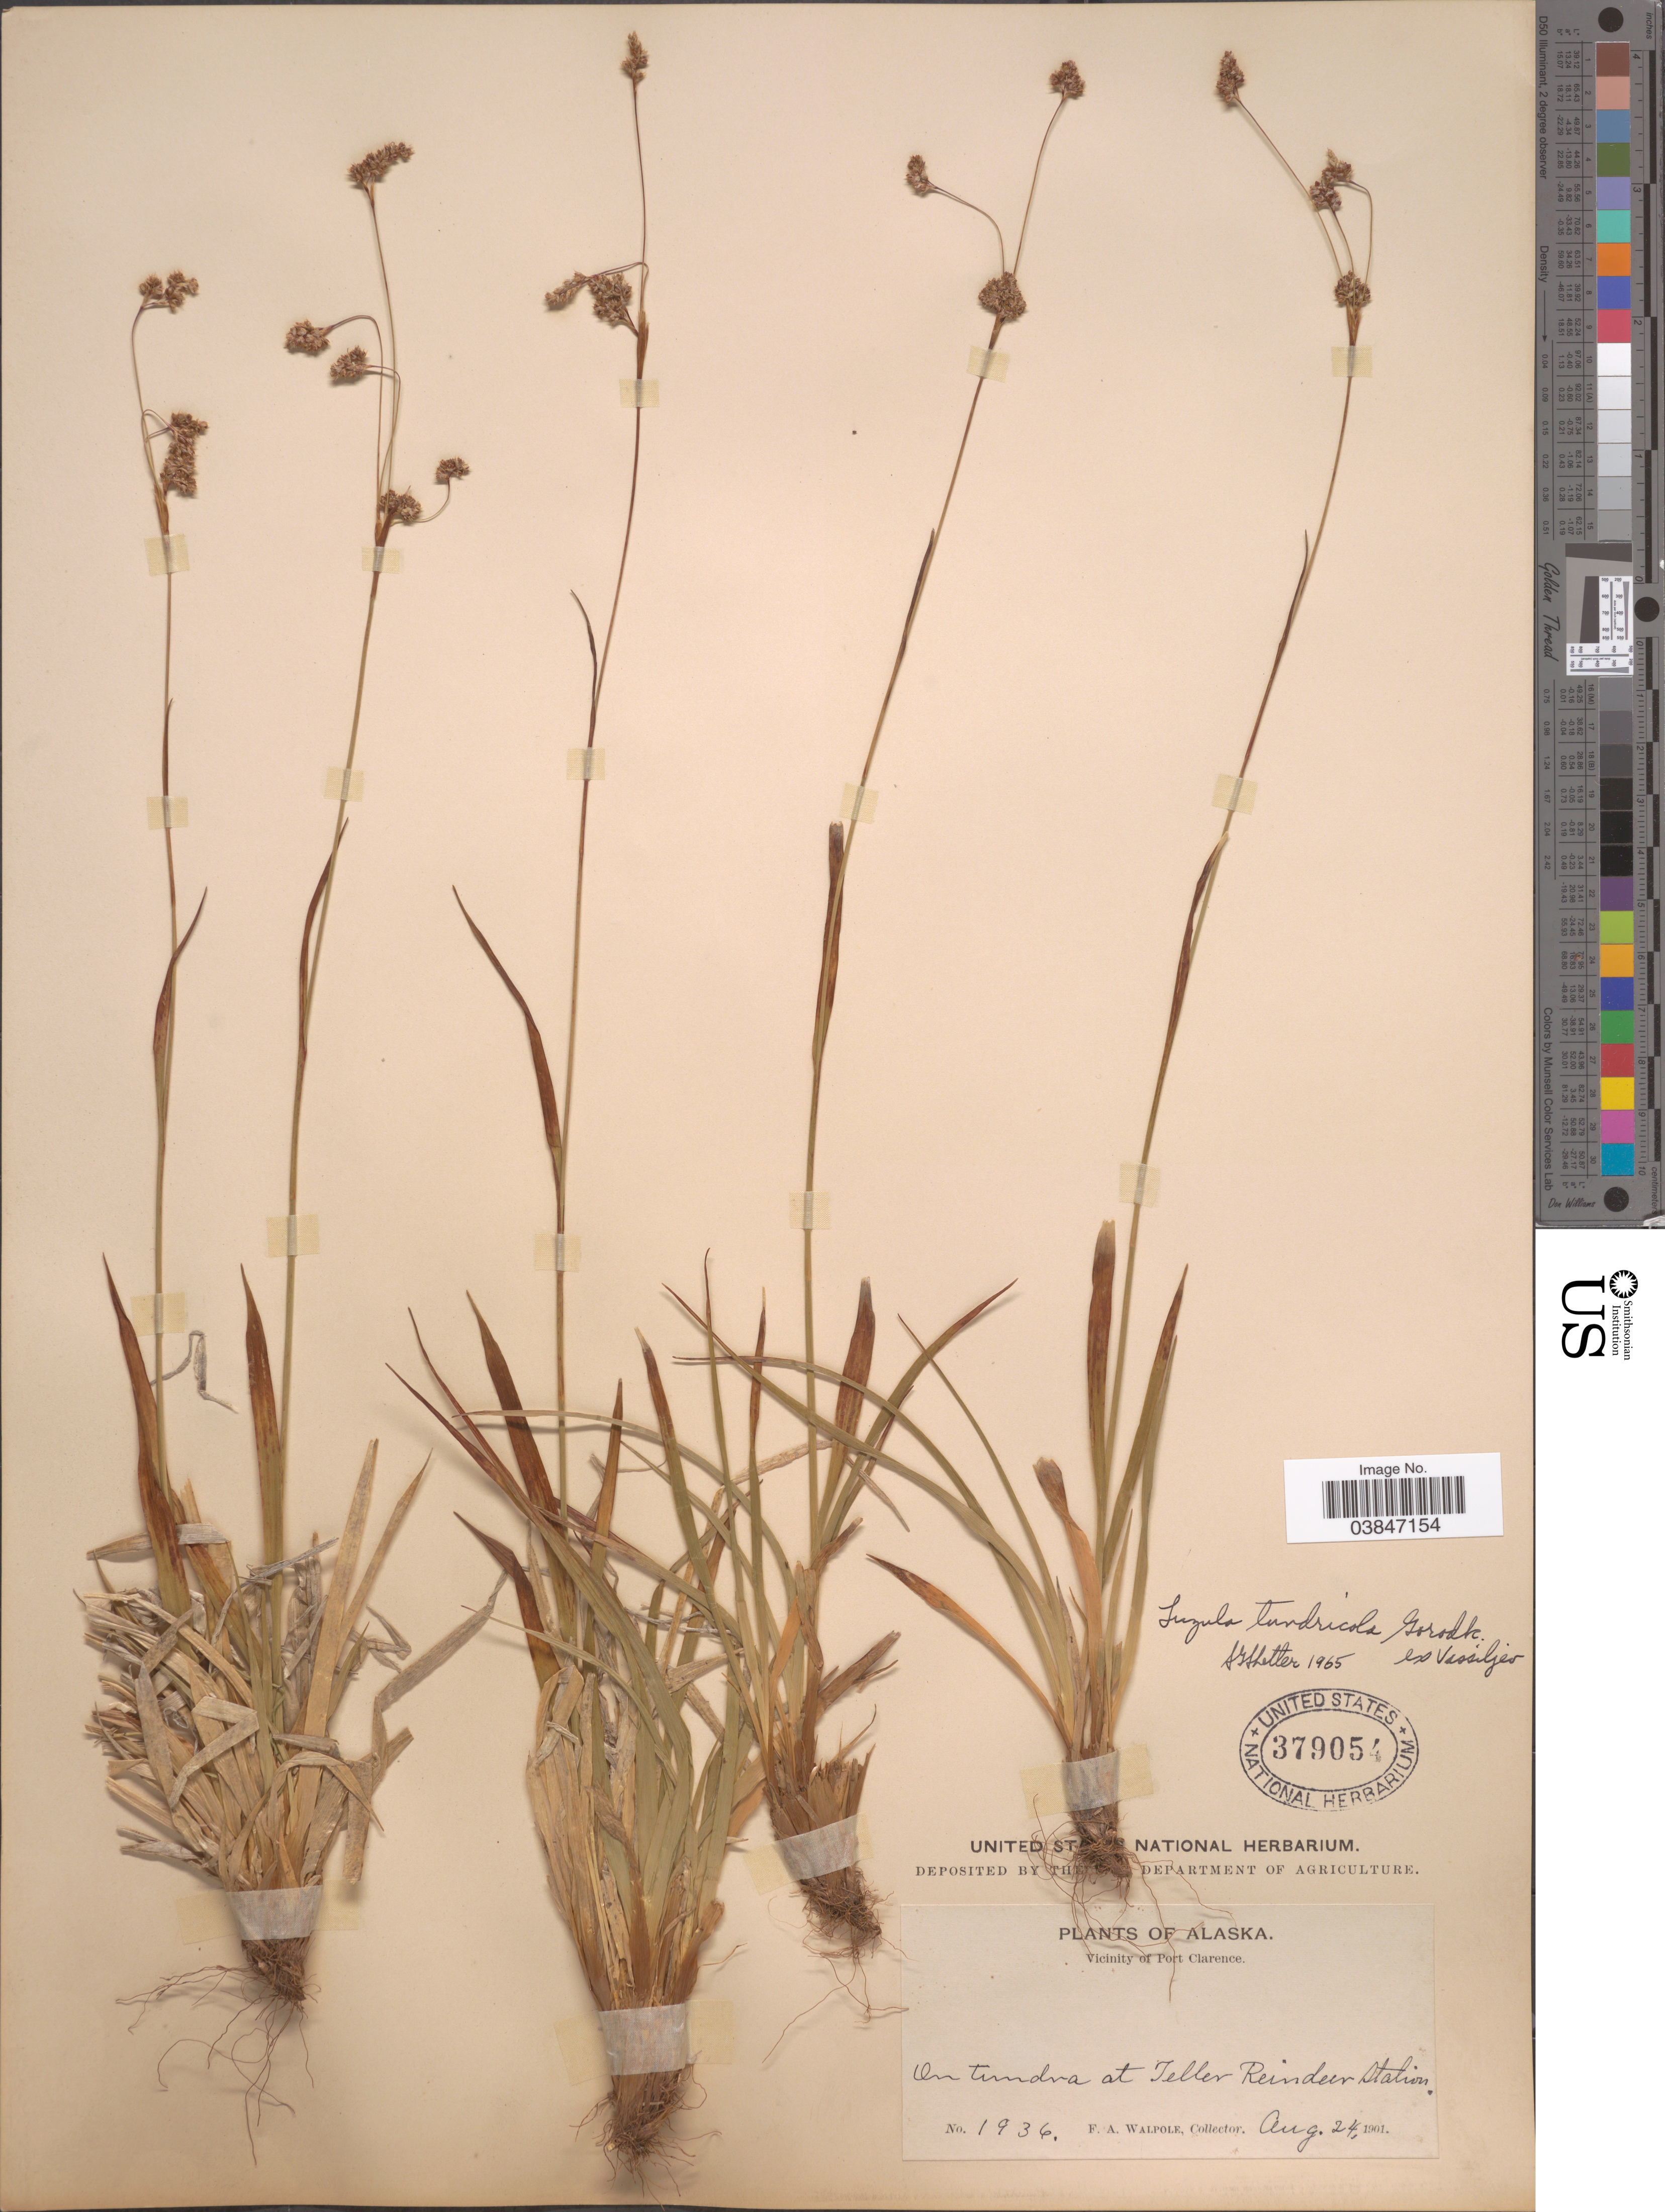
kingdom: Plantae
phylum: Tracheophyta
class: Liliopsida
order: Poales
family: Juncaceae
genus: Luzula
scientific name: Luzula tundricola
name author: (Gorodkov) V. Vassil.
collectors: F. Walpole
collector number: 1936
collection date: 1901-08-24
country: United States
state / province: Alaska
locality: Vicinity of Port Clarence. On tundra at Teller Reindeer Station.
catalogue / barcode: US 379054